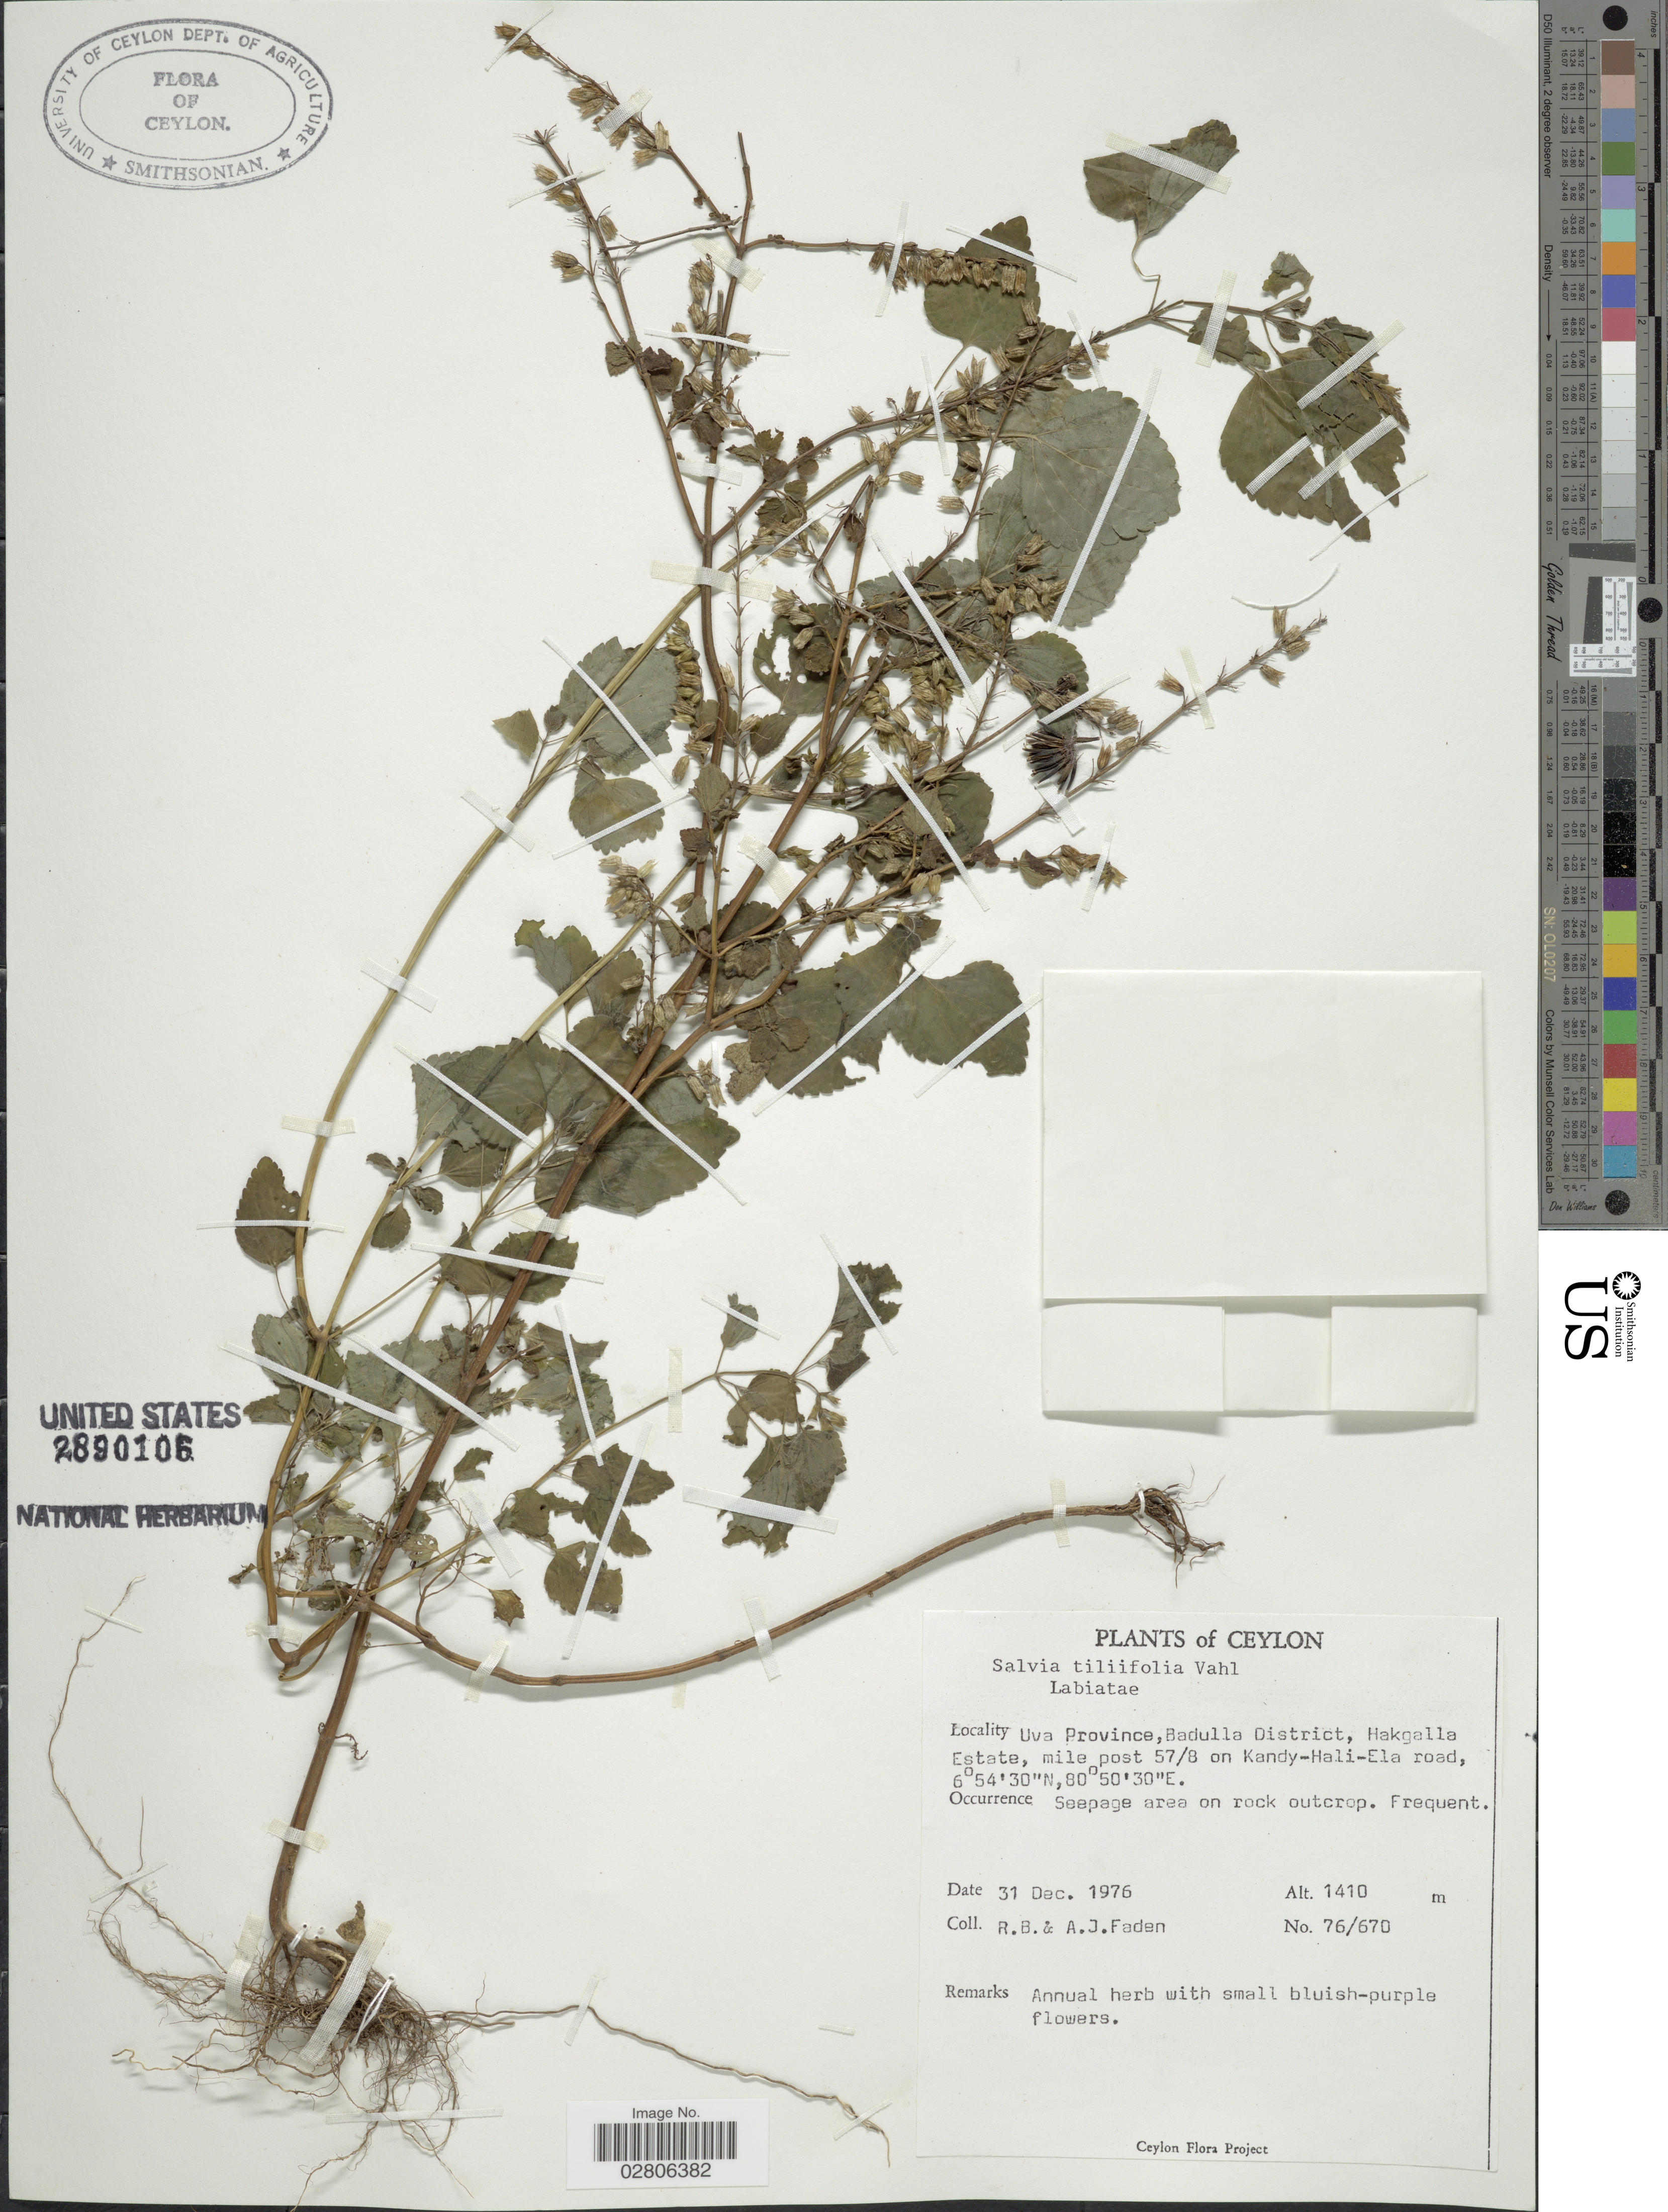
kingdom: Plantae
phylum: Tracheophyta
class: Magnoliopsida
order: Lamiales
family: Lamiaceae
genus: Salvia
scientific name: Salvia tiliifolia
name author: Vahl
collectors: R. B. Faden & A. J. Faden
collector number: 76/670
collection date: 1976-12-31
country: Sri Lanka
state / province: Uva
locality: Ceylon. Badulla District, Hakgalla Estate, mile post 57/8 on Kandy-Hali-Ela road.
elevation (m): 1410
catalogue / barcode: US 2890106